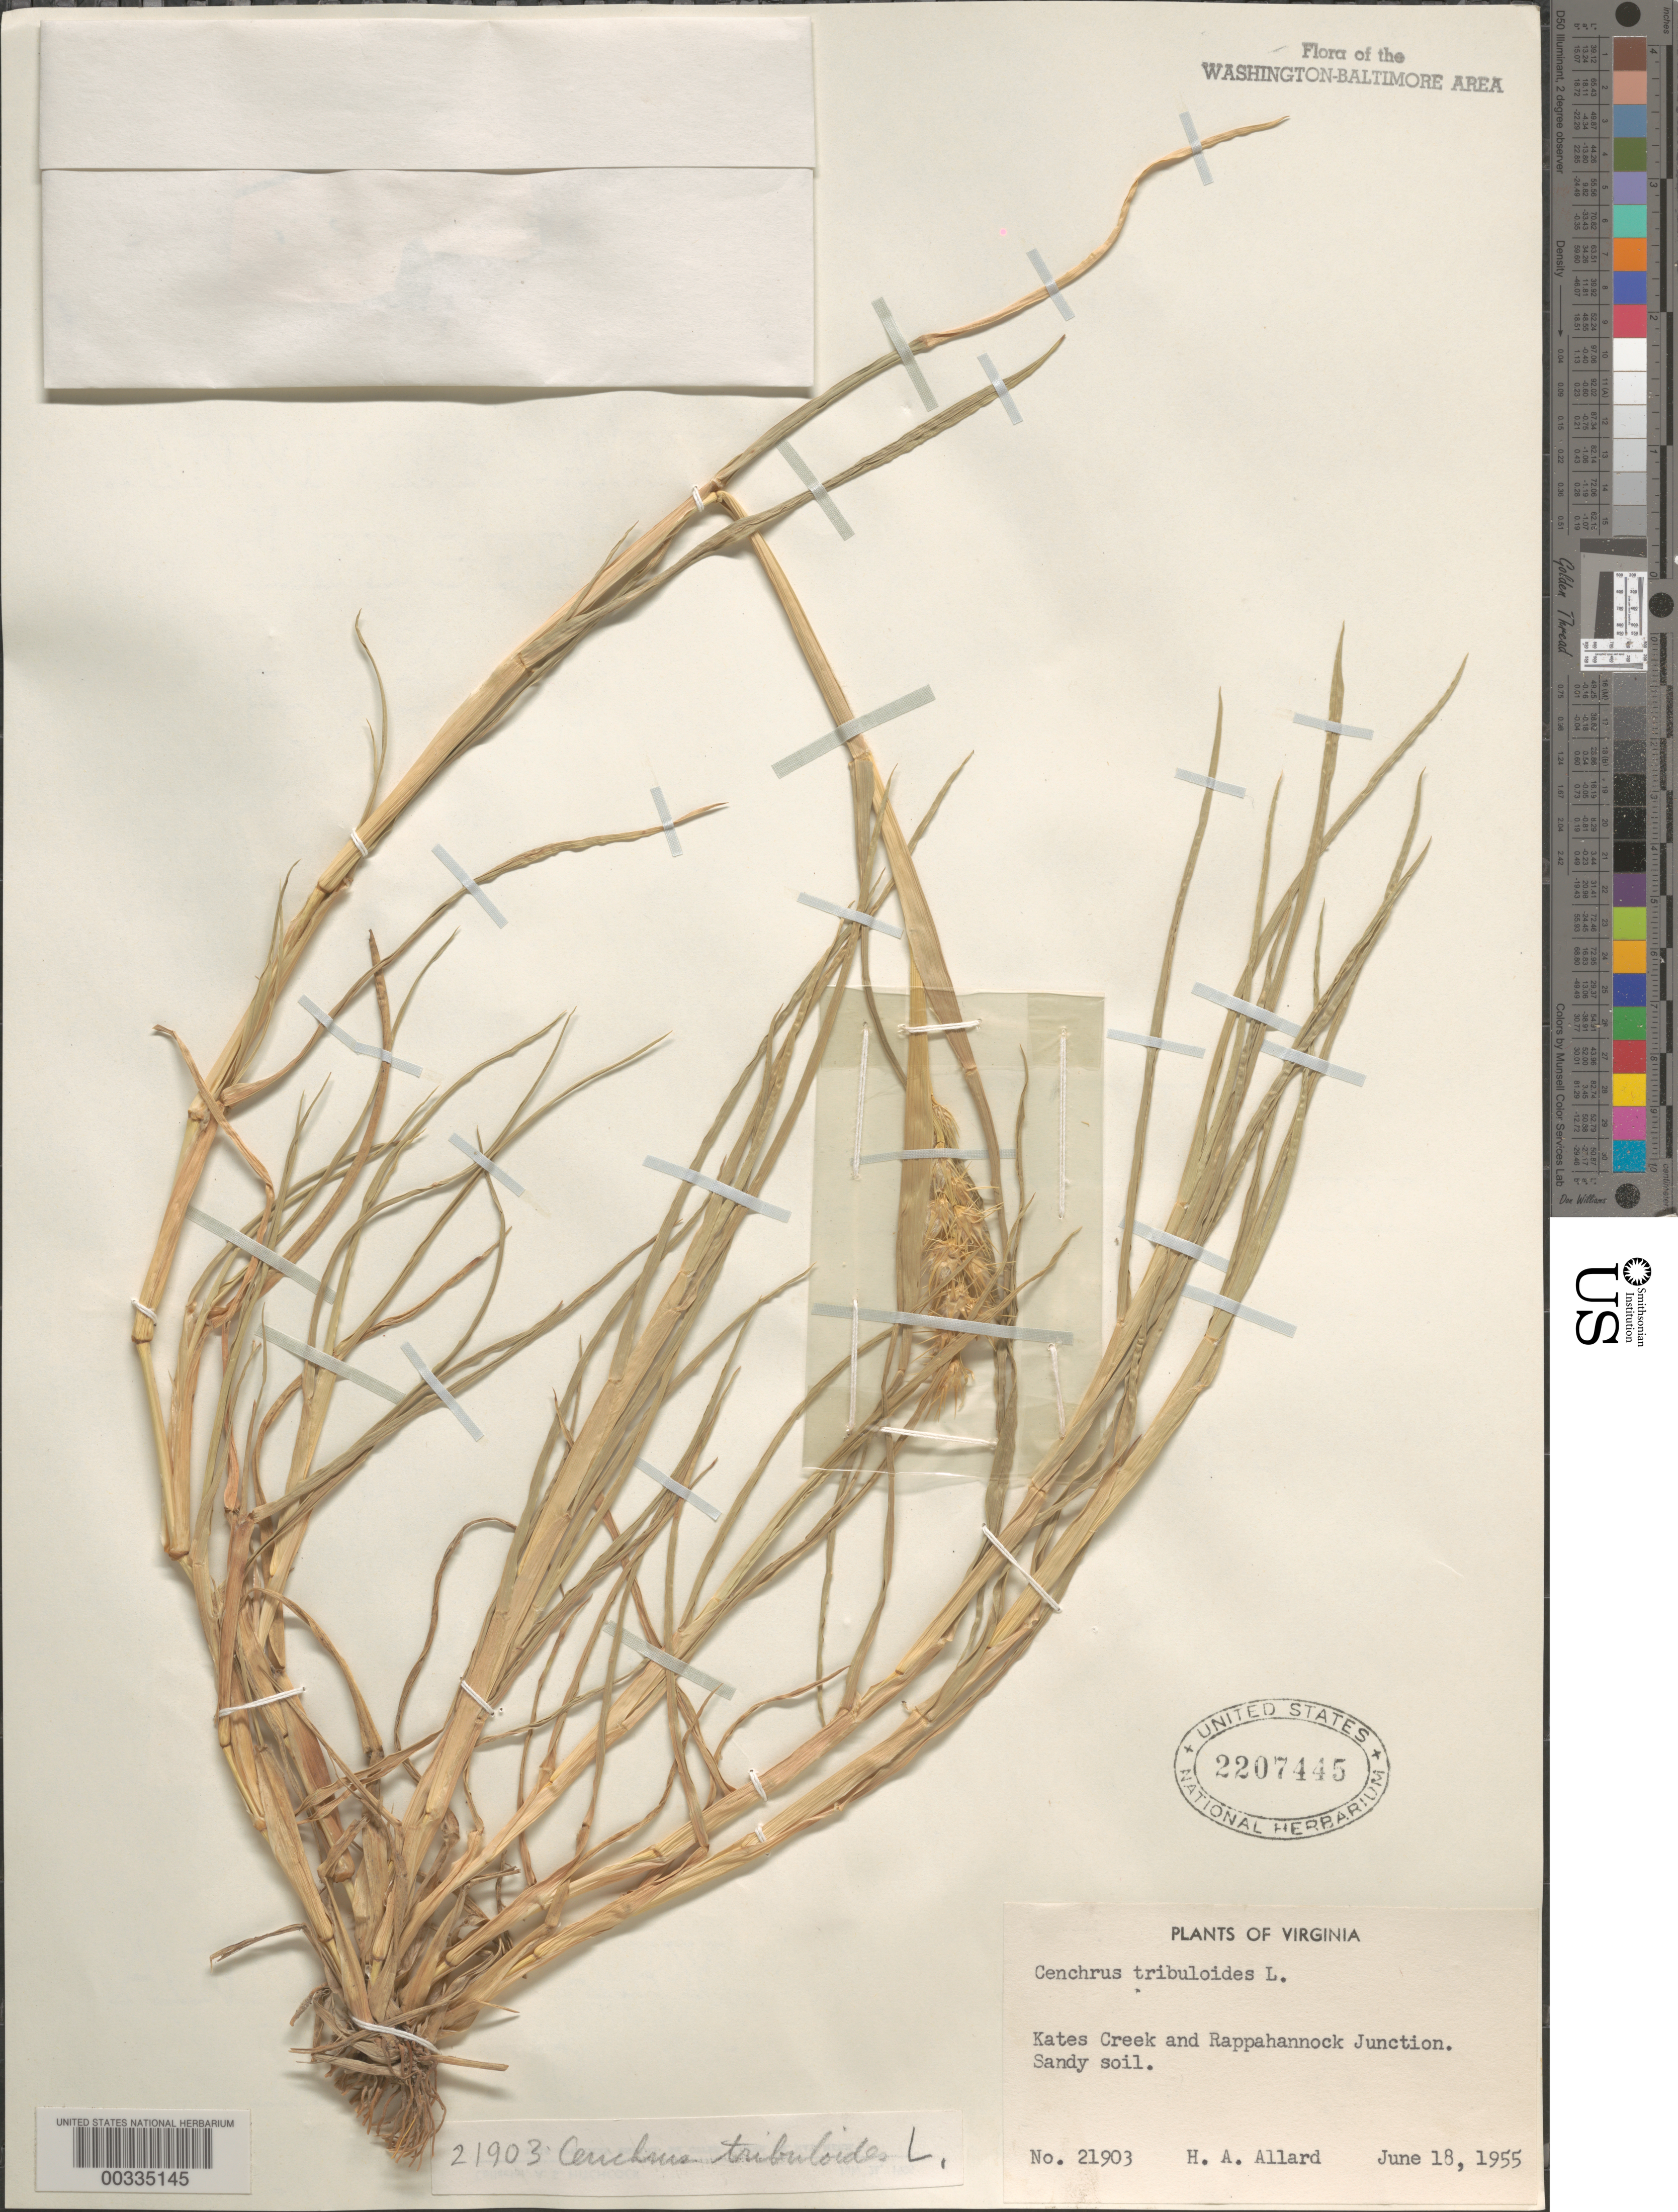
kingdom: Plantae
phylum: Tracheophyta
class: Liliopsida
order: Poales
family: Poaceae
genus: Cenchrus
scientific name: Cenchrus tribuloides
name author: L.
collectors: H. A. Allard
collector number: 21903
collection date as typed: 18 Jun 1955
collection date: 1955-06-18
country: United States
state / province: Virginia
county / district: Lancaster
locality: Kates Creek and Rappahannock River Junction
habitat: Sandy soil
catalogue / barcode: US 2207445